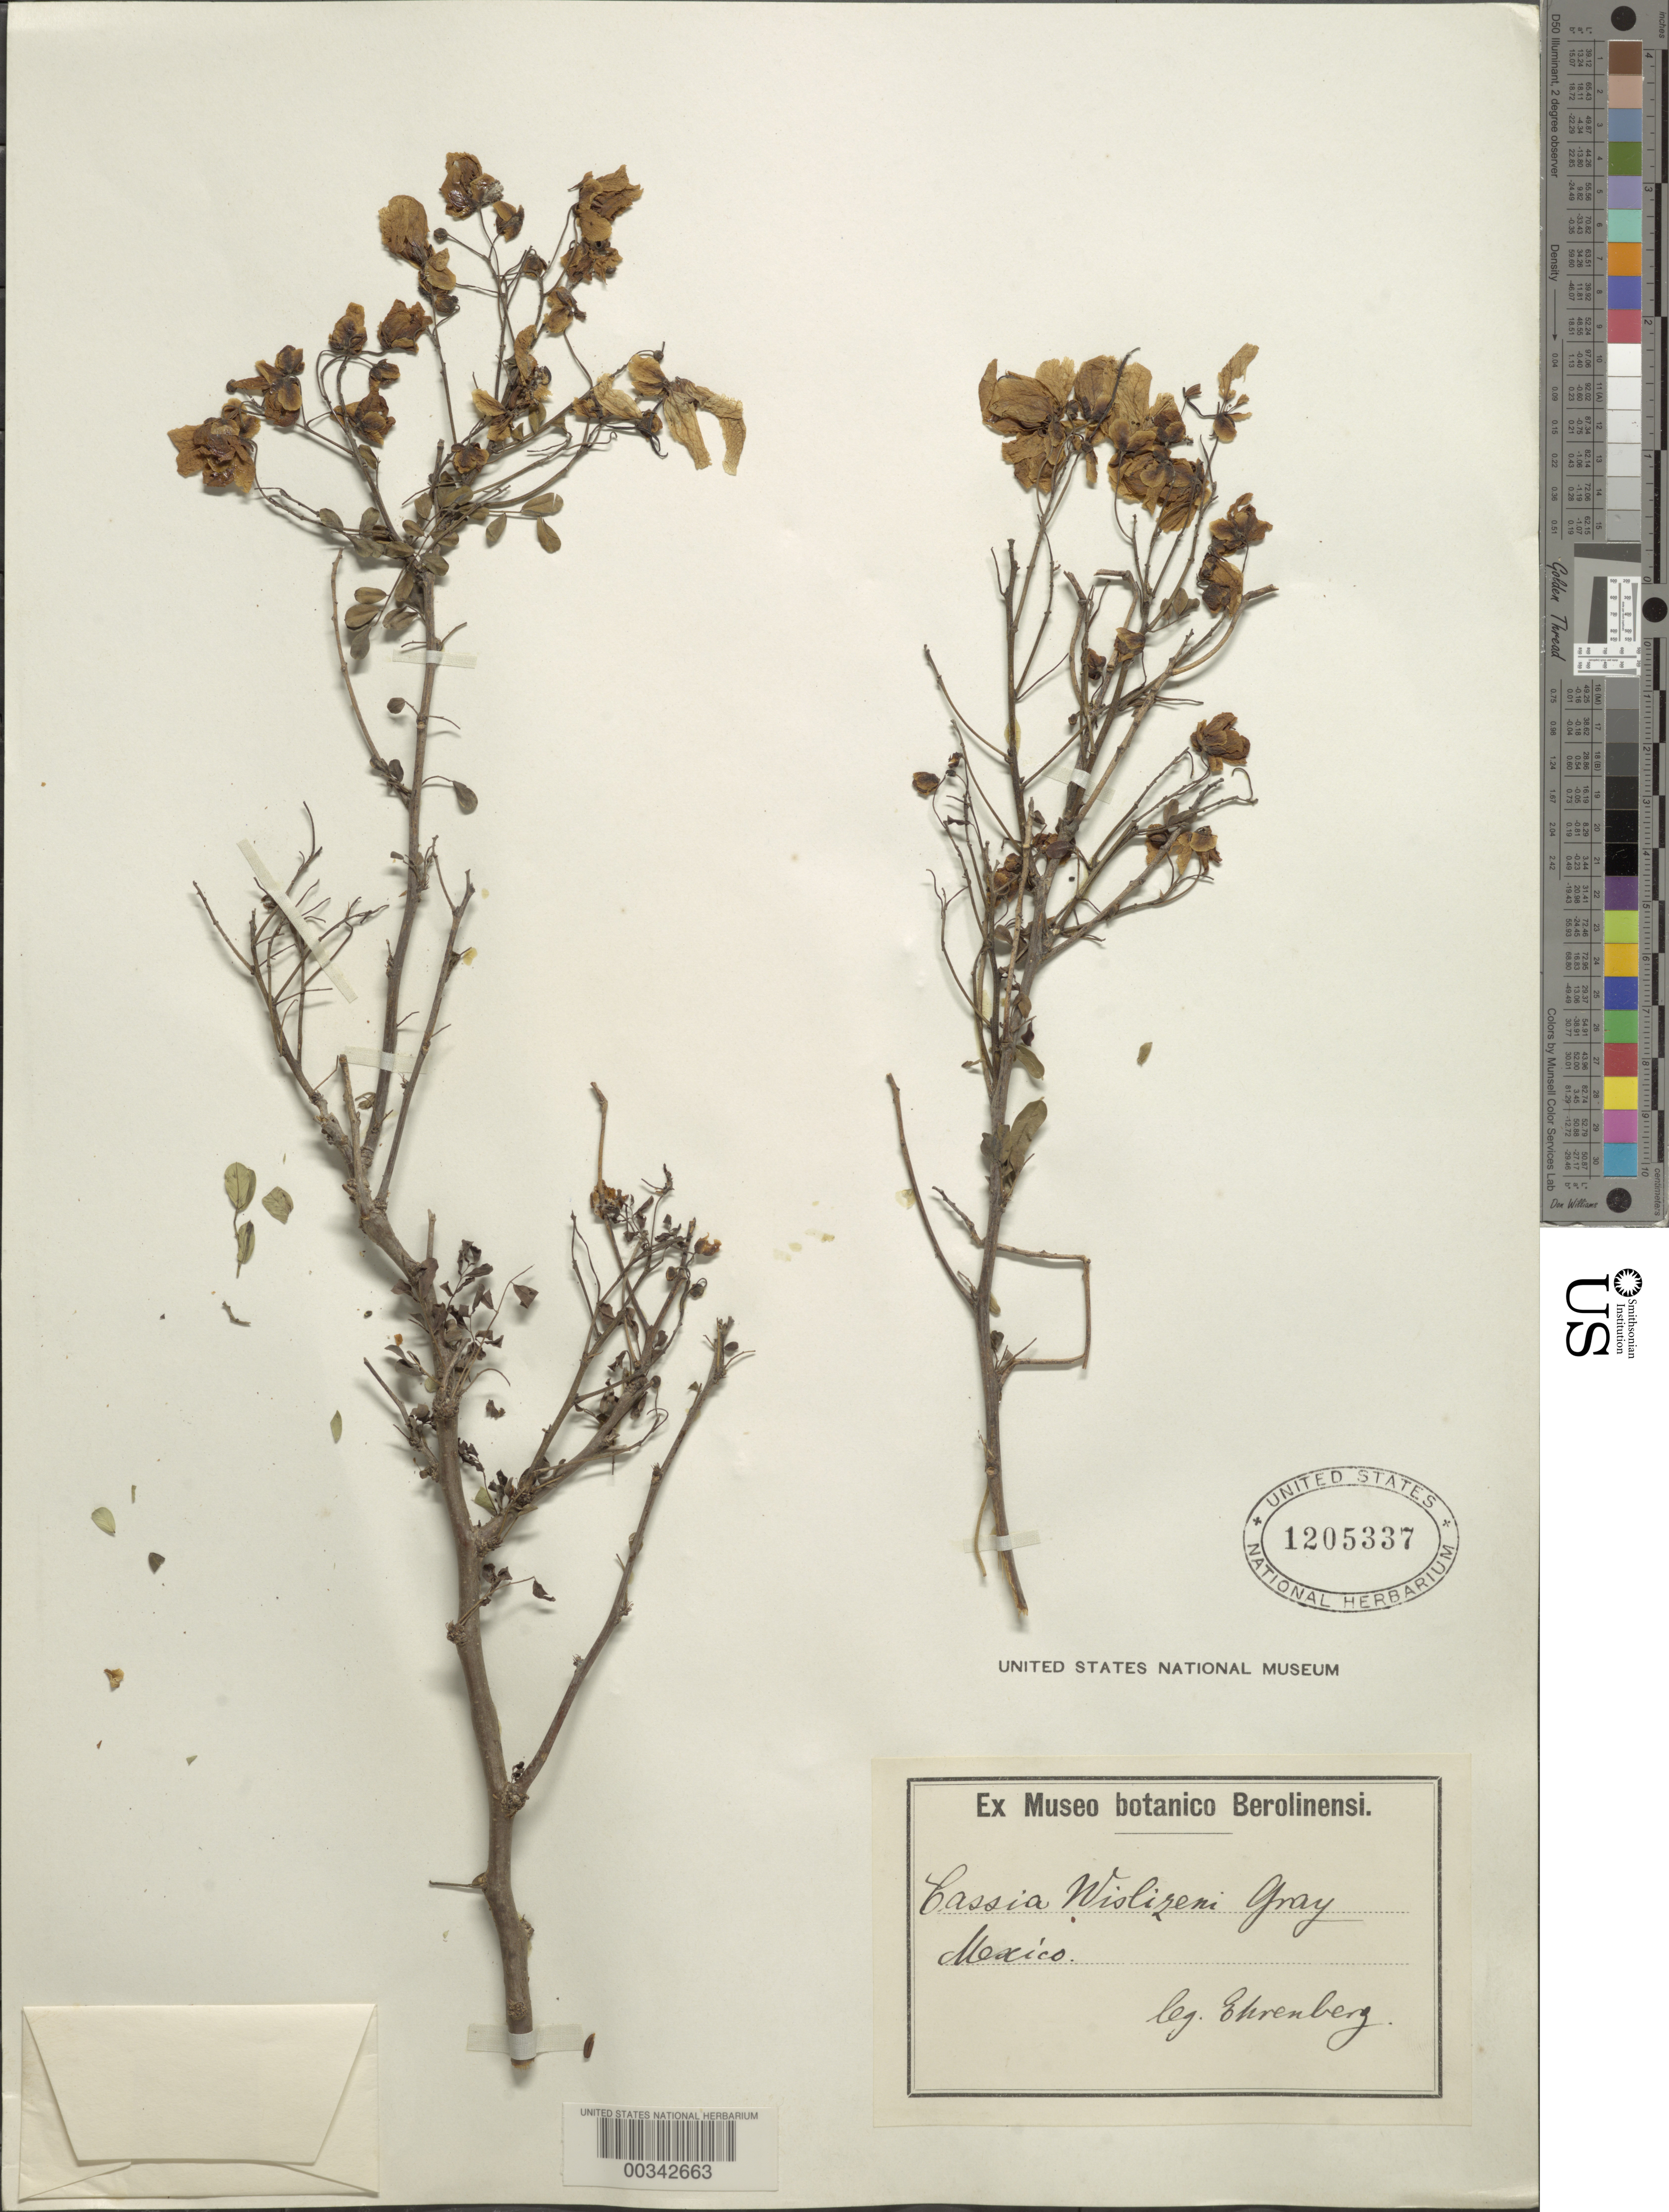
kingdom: Plantae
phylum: Tracheophyta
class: Magnoliopsida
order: Fabales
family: Fabaceae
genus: Senna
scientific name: Senna wislizeni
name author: (A. Gray) H.S. Irwin & Barneby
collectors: C. Ehrenberg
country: Mexico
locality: E of Monserrat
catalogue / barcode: US 1205337